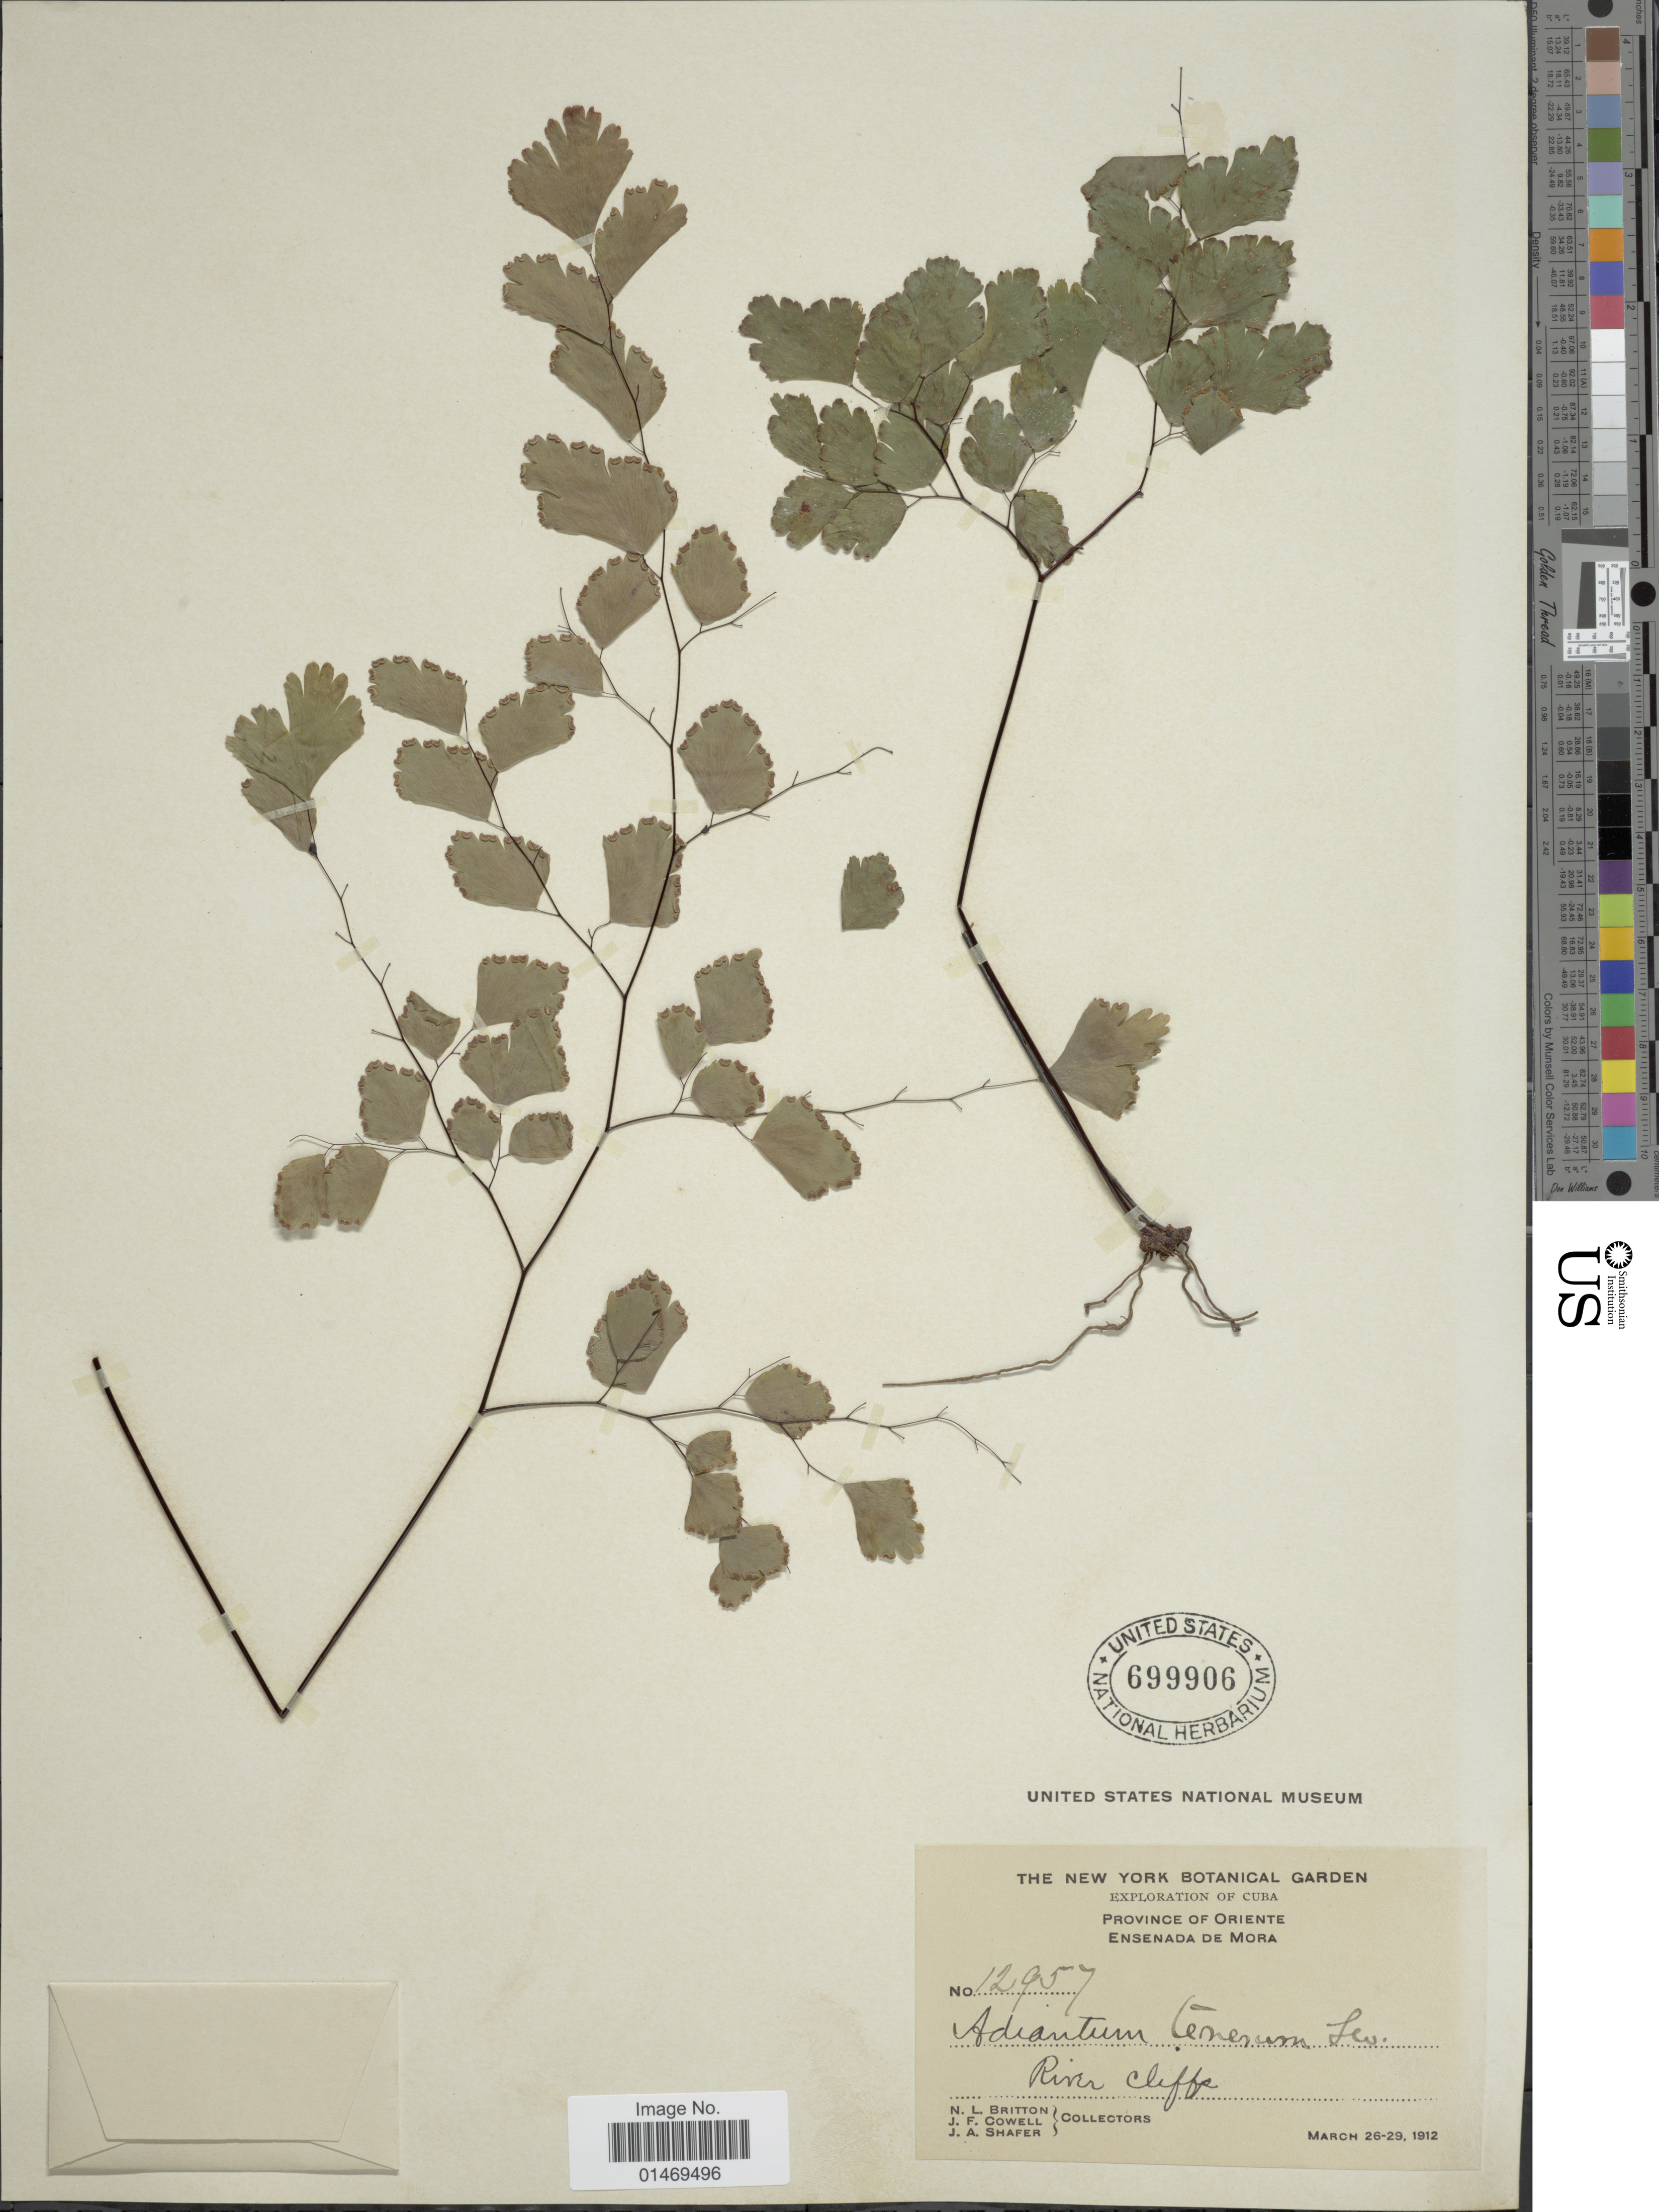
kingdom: Plantae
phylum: Tracheophyta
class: Polypodiopsida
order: Polypodiales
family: Pteridaceae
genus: Adiantum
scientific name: Adiantum tenerum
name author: Sw.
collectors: N. Britton, J. F. Cowell & J. A. Shafer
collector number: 12957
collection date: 1912-03-26/1912-03-29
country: Cuba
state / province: Oriente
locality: Ensenada de Mora, River Cliffs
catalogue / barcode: US 699906